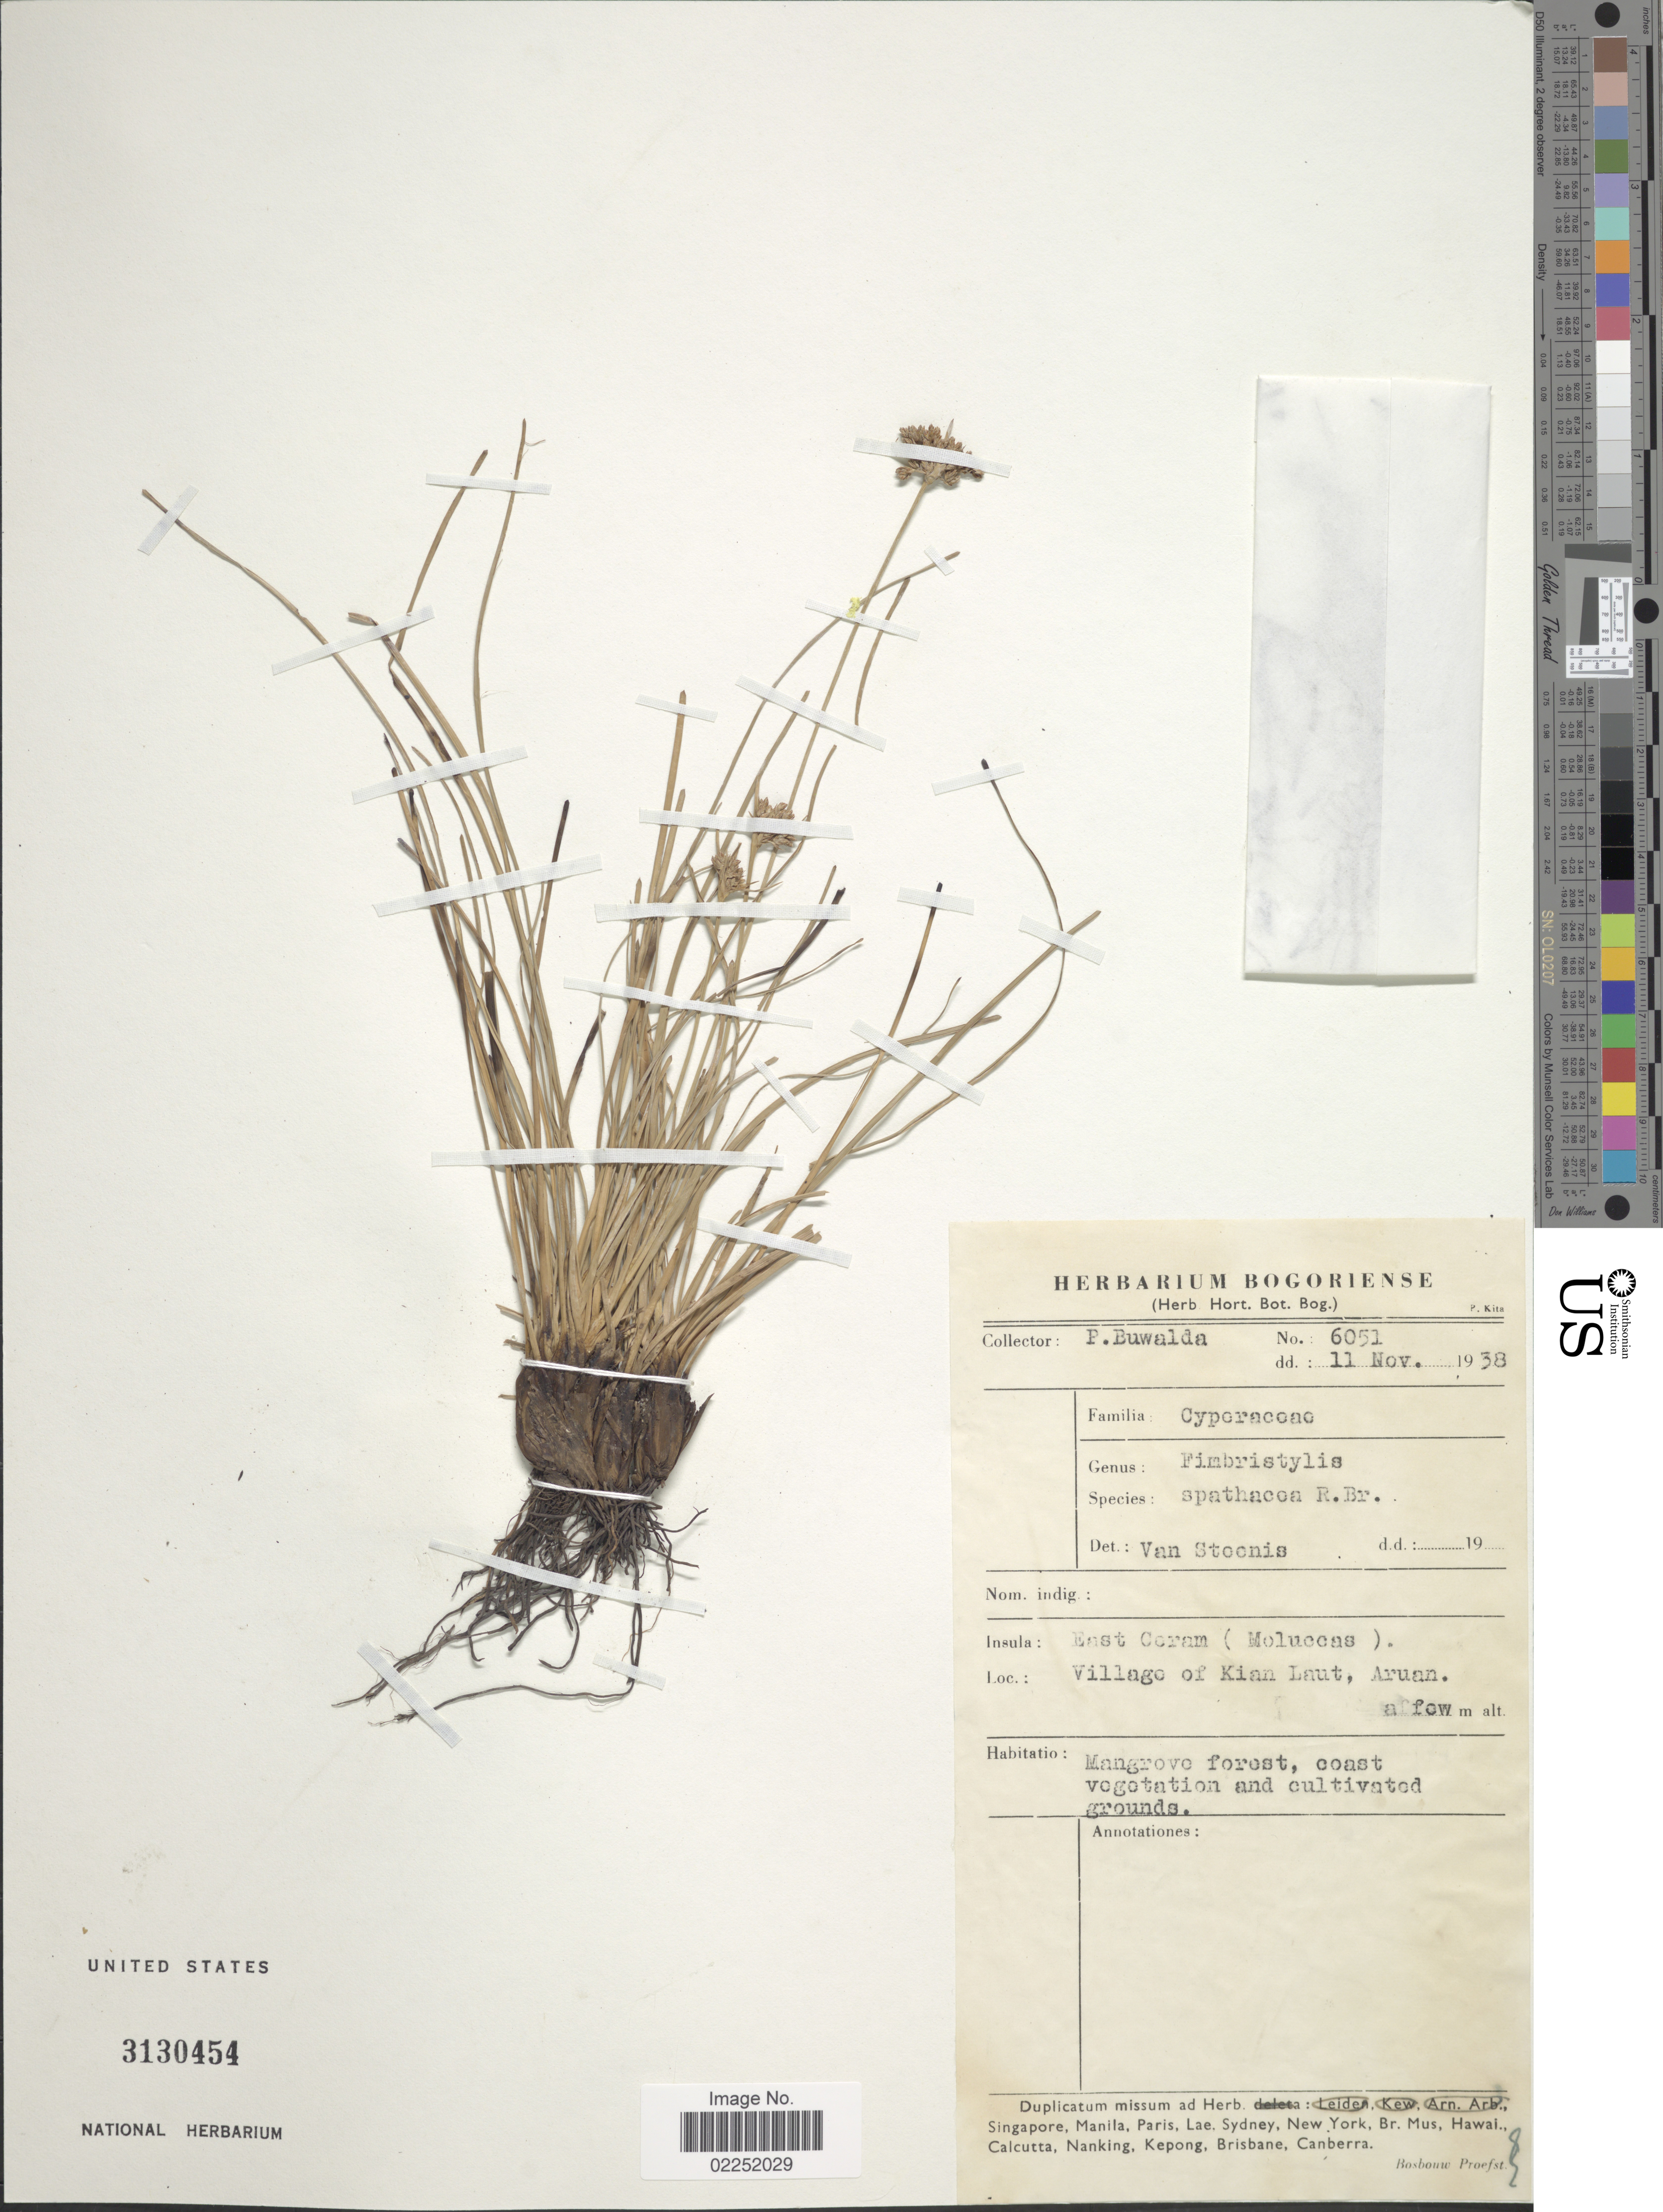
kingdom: Plantae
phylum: Tracheophyta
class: Liliopsida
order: Poales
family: Cyperaceae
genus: Fimbristylis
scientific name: Fimbristylis cymosa subsp. spathacea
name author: (Roth) T. Koyama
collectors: P. Buwalda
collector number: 6051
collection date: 1938-11-11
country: Indonesia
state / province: Maluku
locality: Insula: East Ceram (Moluccas), Village of Kian Laut, Aruan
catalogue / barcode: US 3130454